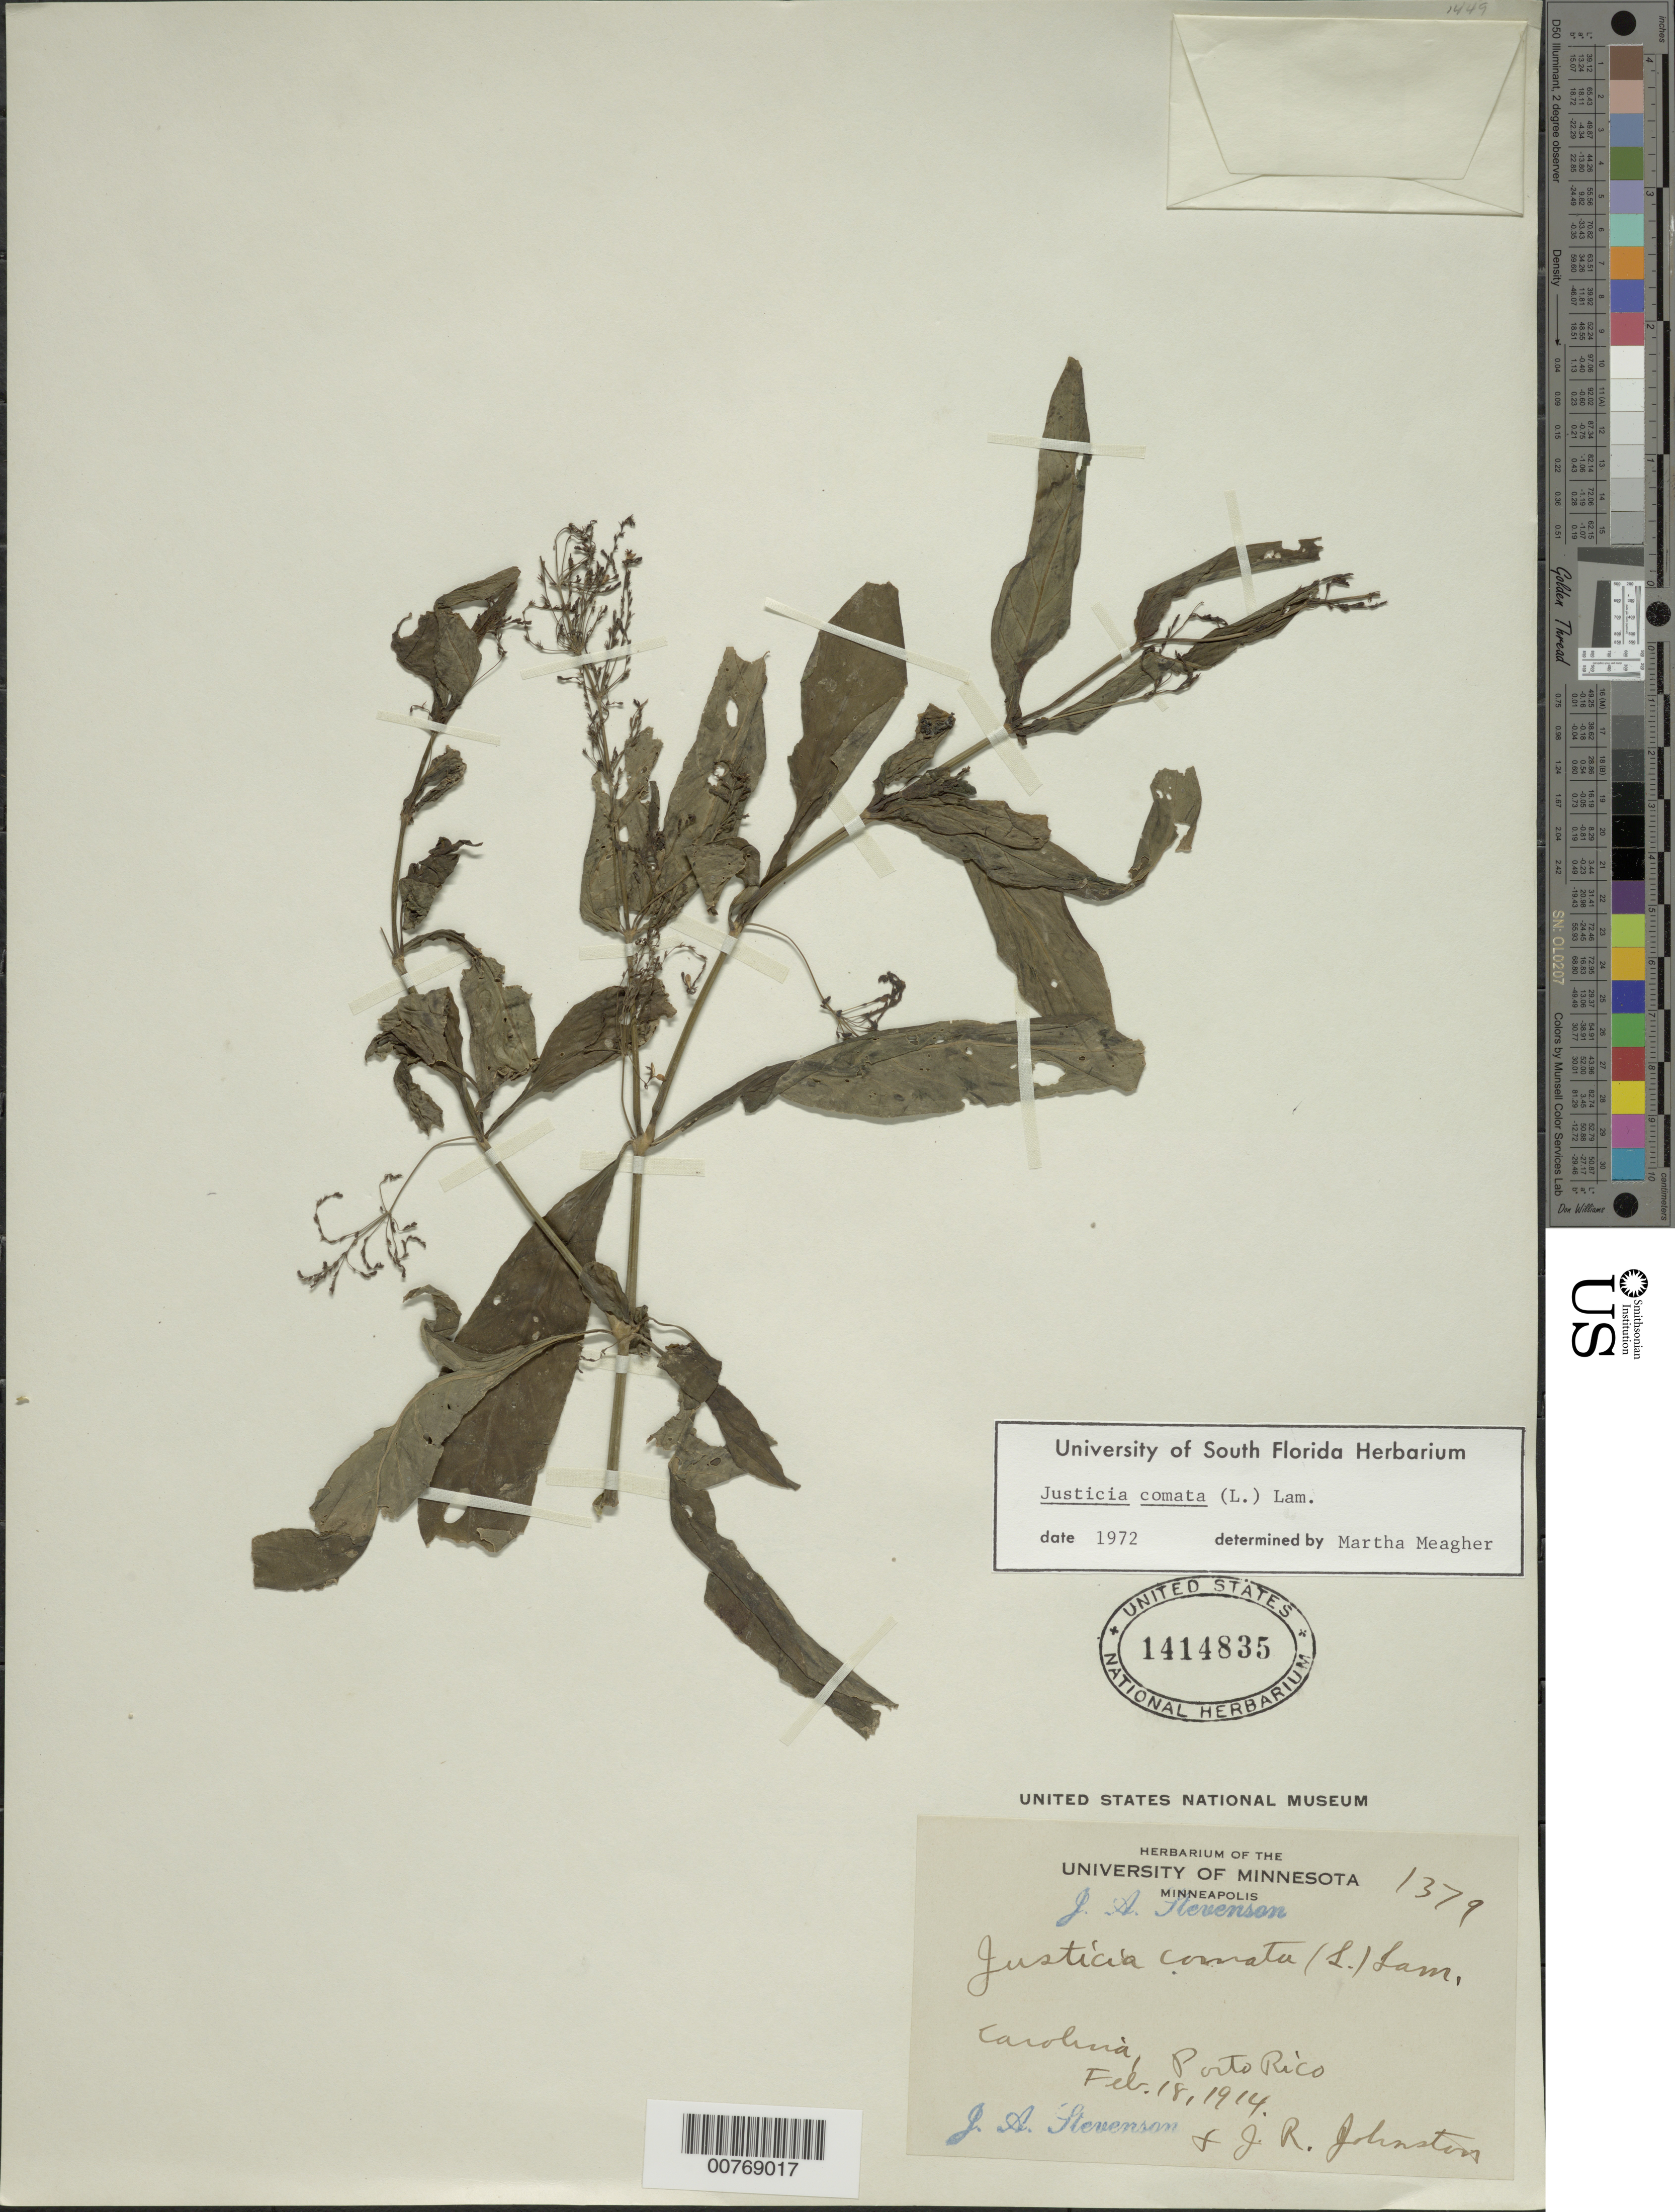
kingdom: Plantae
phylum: Tracheophyta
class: Magnoliopsida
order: Lamiales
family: Acanthaceae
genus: Justicia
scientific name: Justicia comata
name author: (L.) Lam.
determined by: Meagher, M.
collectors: J. Stevenson & J. Johnston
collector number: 1379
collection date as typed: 18 Feb 1914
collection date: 1914-02-18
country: Puerto Rico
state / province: Carolina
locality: Carolina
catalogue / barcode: US 1414835